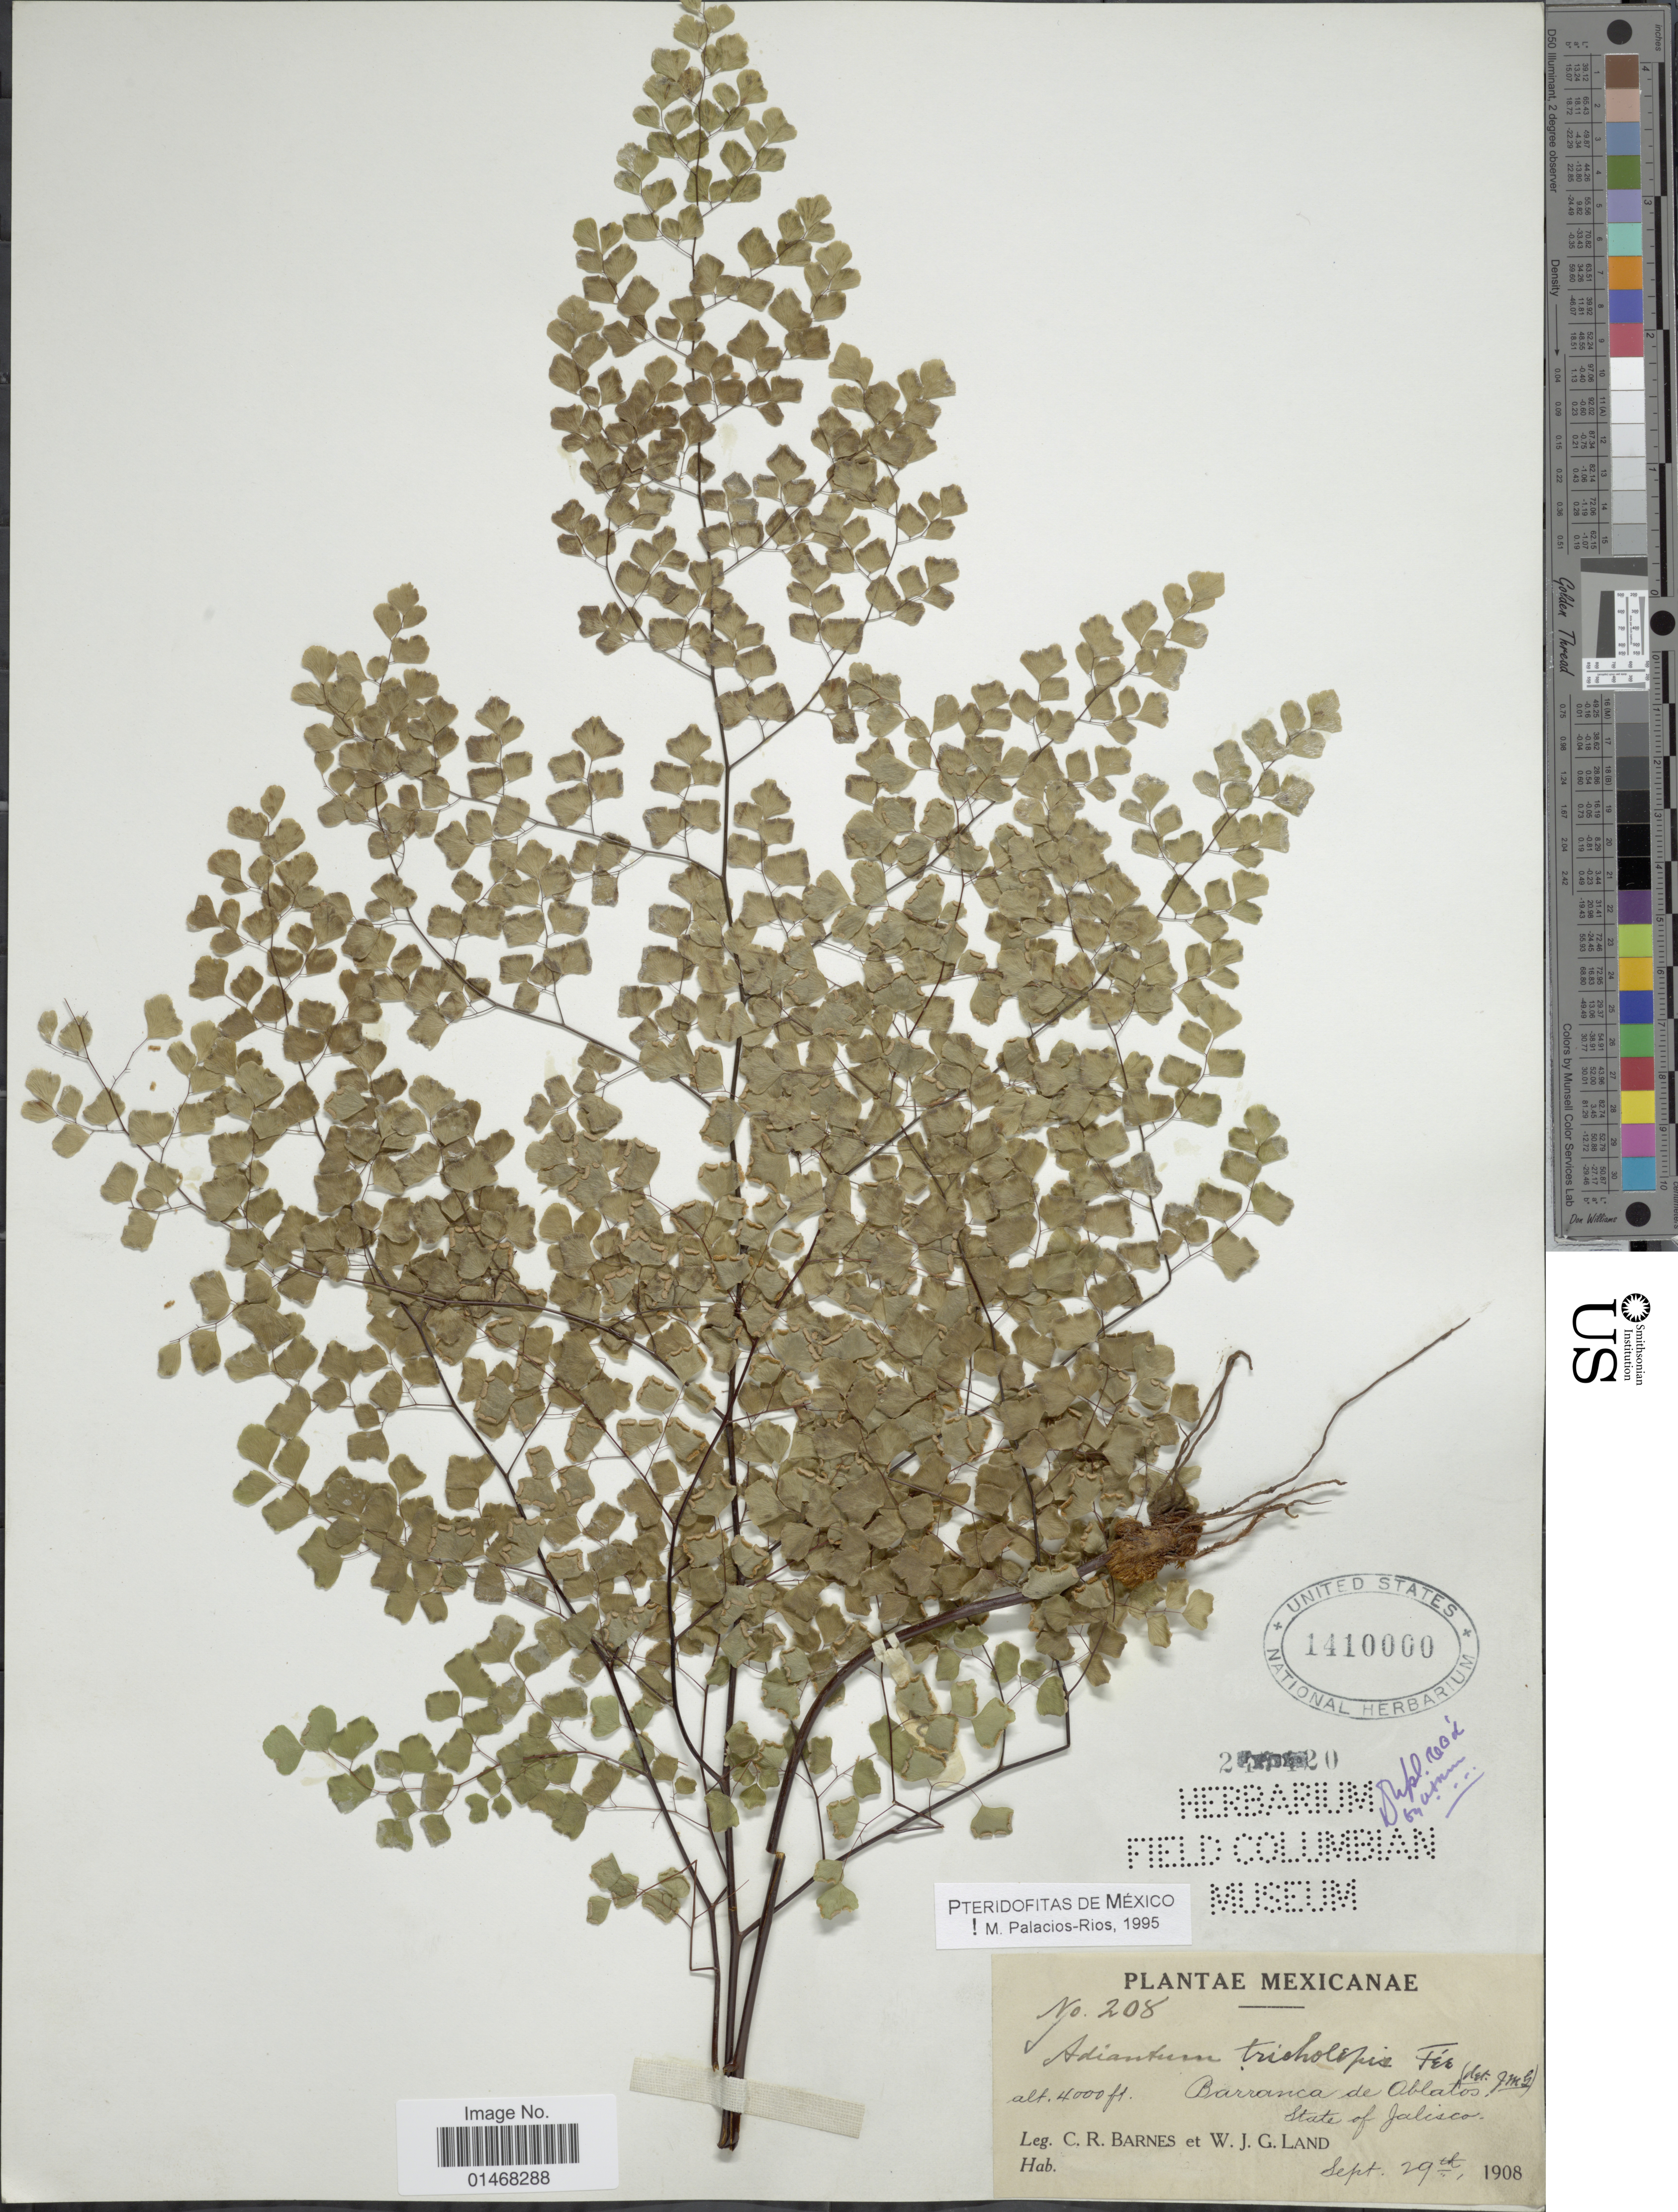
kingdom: Plantae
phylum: Tracheophyta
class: Polypodiopsida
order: Polypodiales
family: Pteridaceae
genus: Adiantum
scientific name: Adiantum tricholepis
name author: Fée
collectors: C. R. Barnes & W. J. G. Land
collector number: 208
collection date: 1908-09-29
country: Mexico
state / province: Jalisco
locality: Barranca de Oblatos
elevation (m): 1219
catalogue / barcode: US 1410000